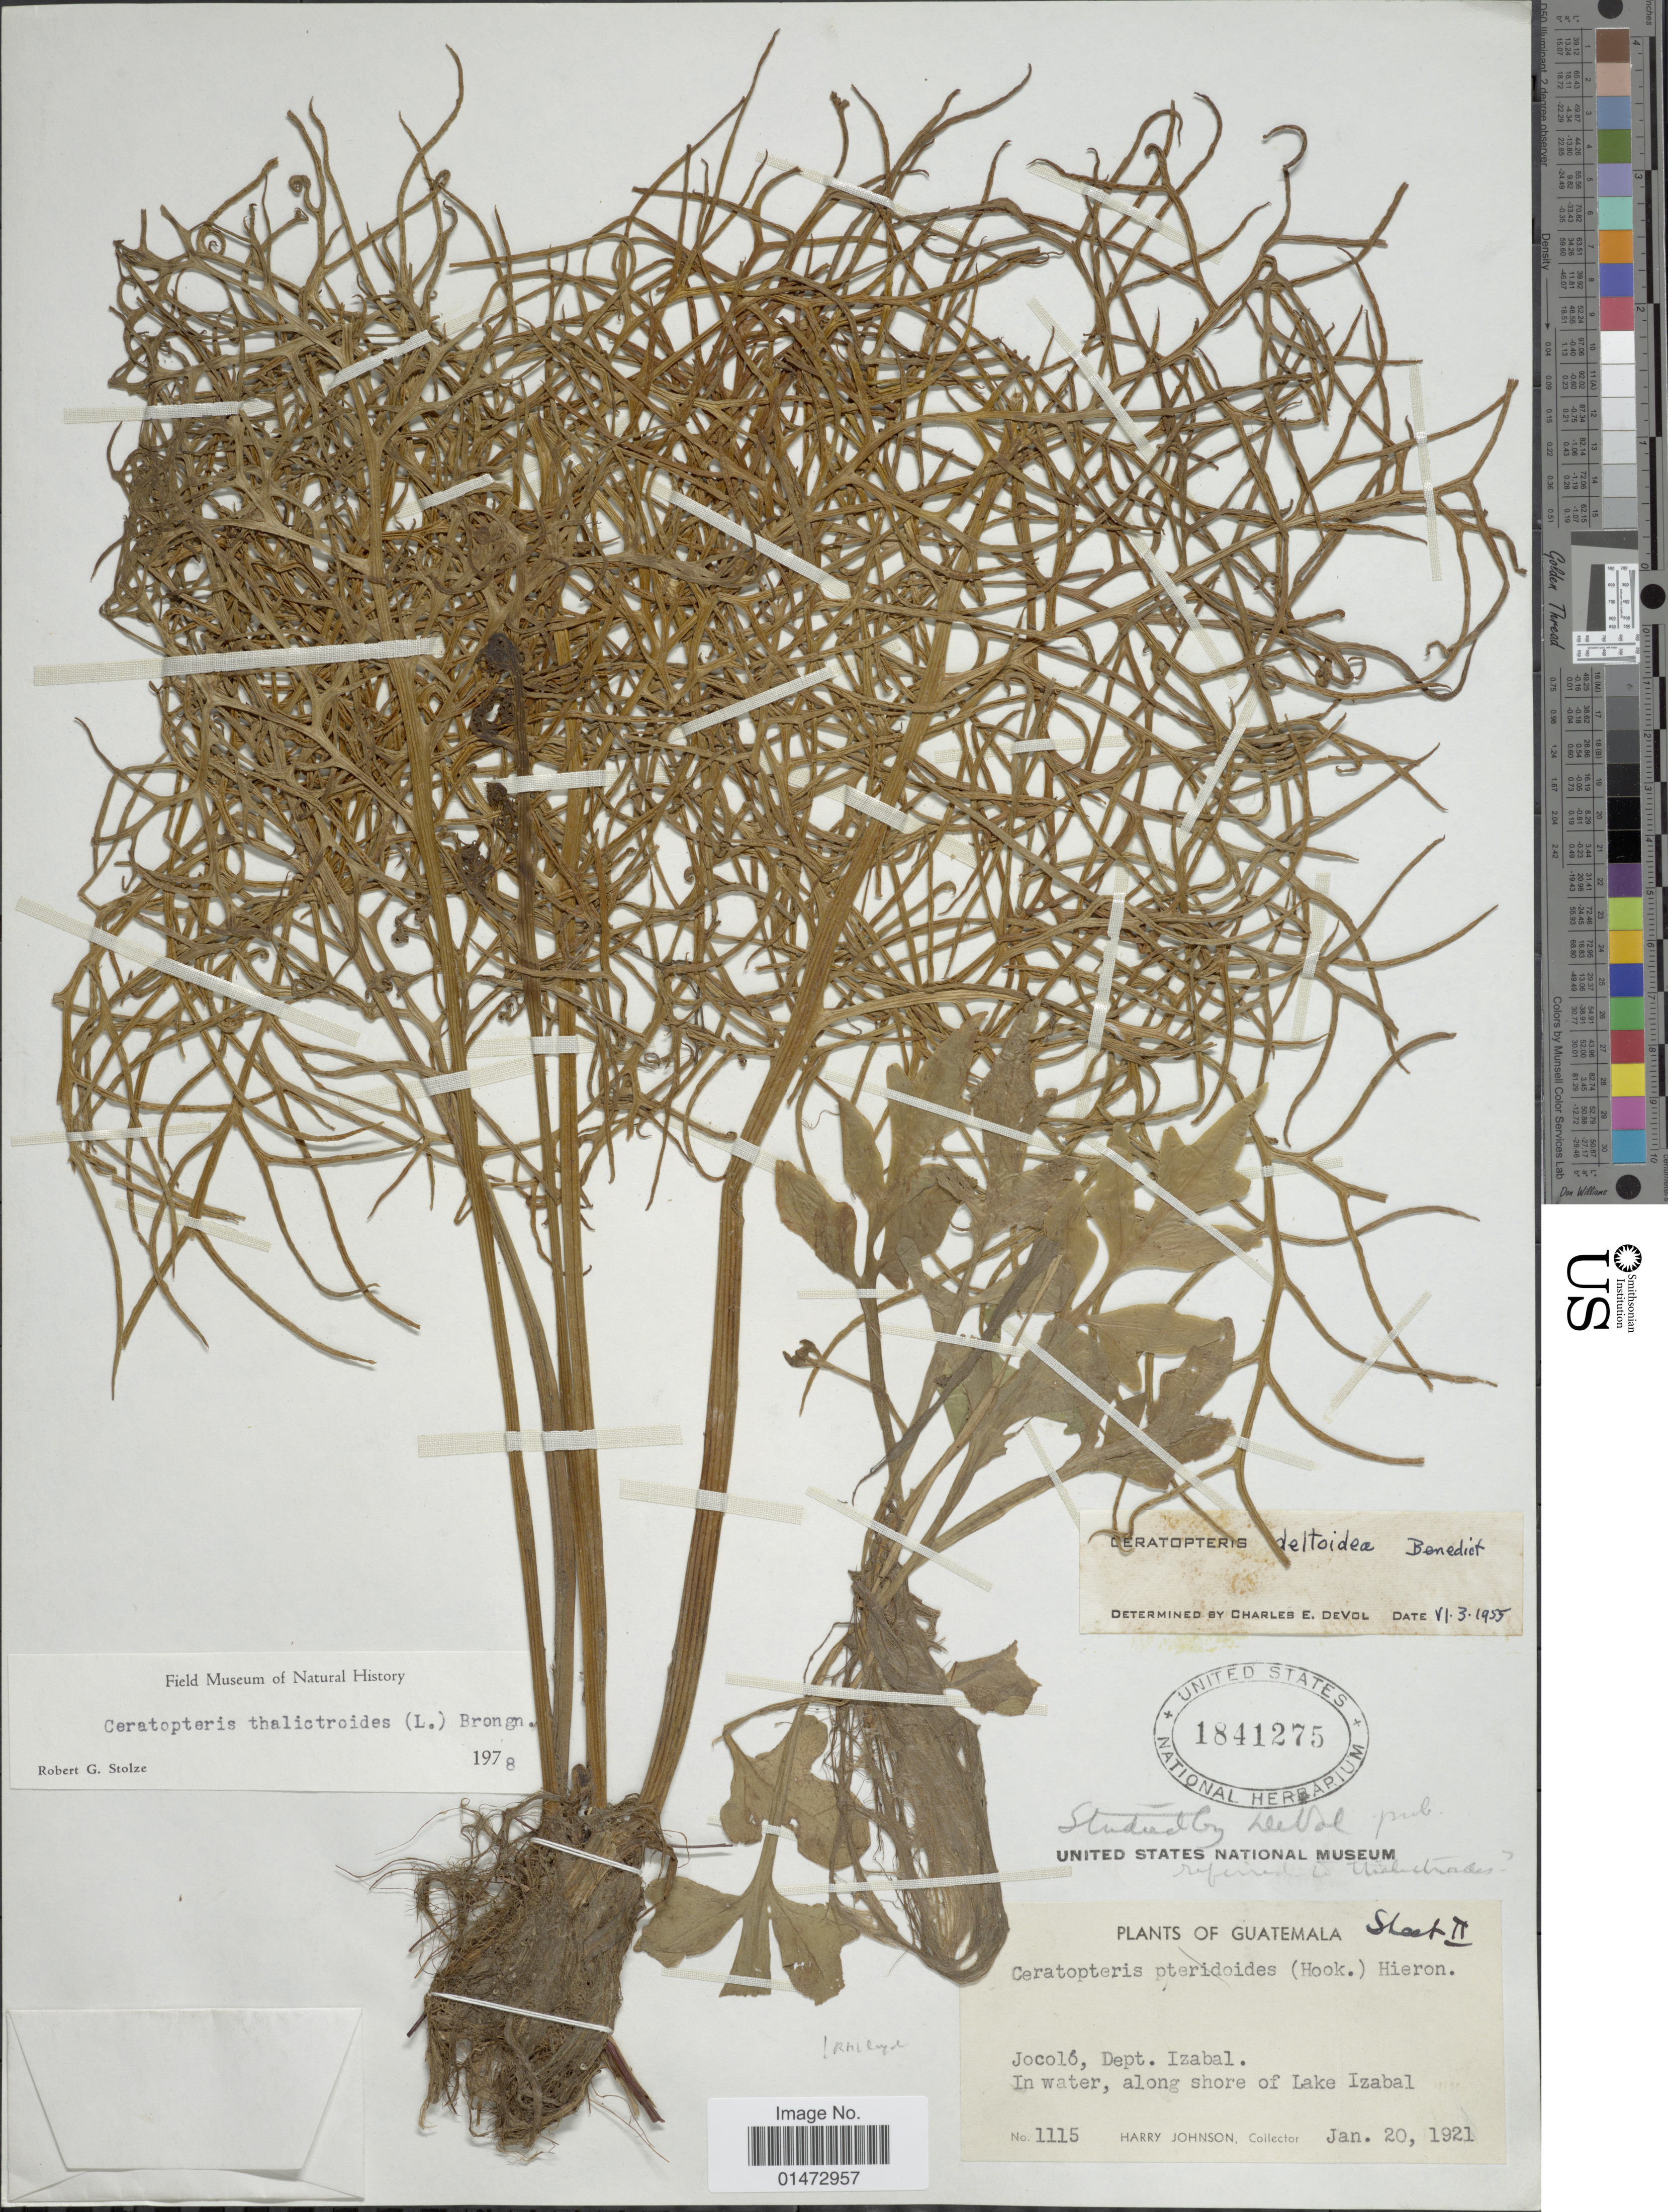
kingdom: Plantae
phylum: Tracheophyta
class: Polypodiopsida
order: Polypodiales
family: Pteridaceae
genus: Ceratopteris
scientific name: Ceratopteris thalictroides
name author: (L.) Brongn.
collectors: H. Johnson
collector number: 1115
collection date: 1921-01-20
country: Guatemala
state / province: Izabal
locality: Jocoló, in water, along shore of Lake Izabal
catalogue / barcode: US 1841275